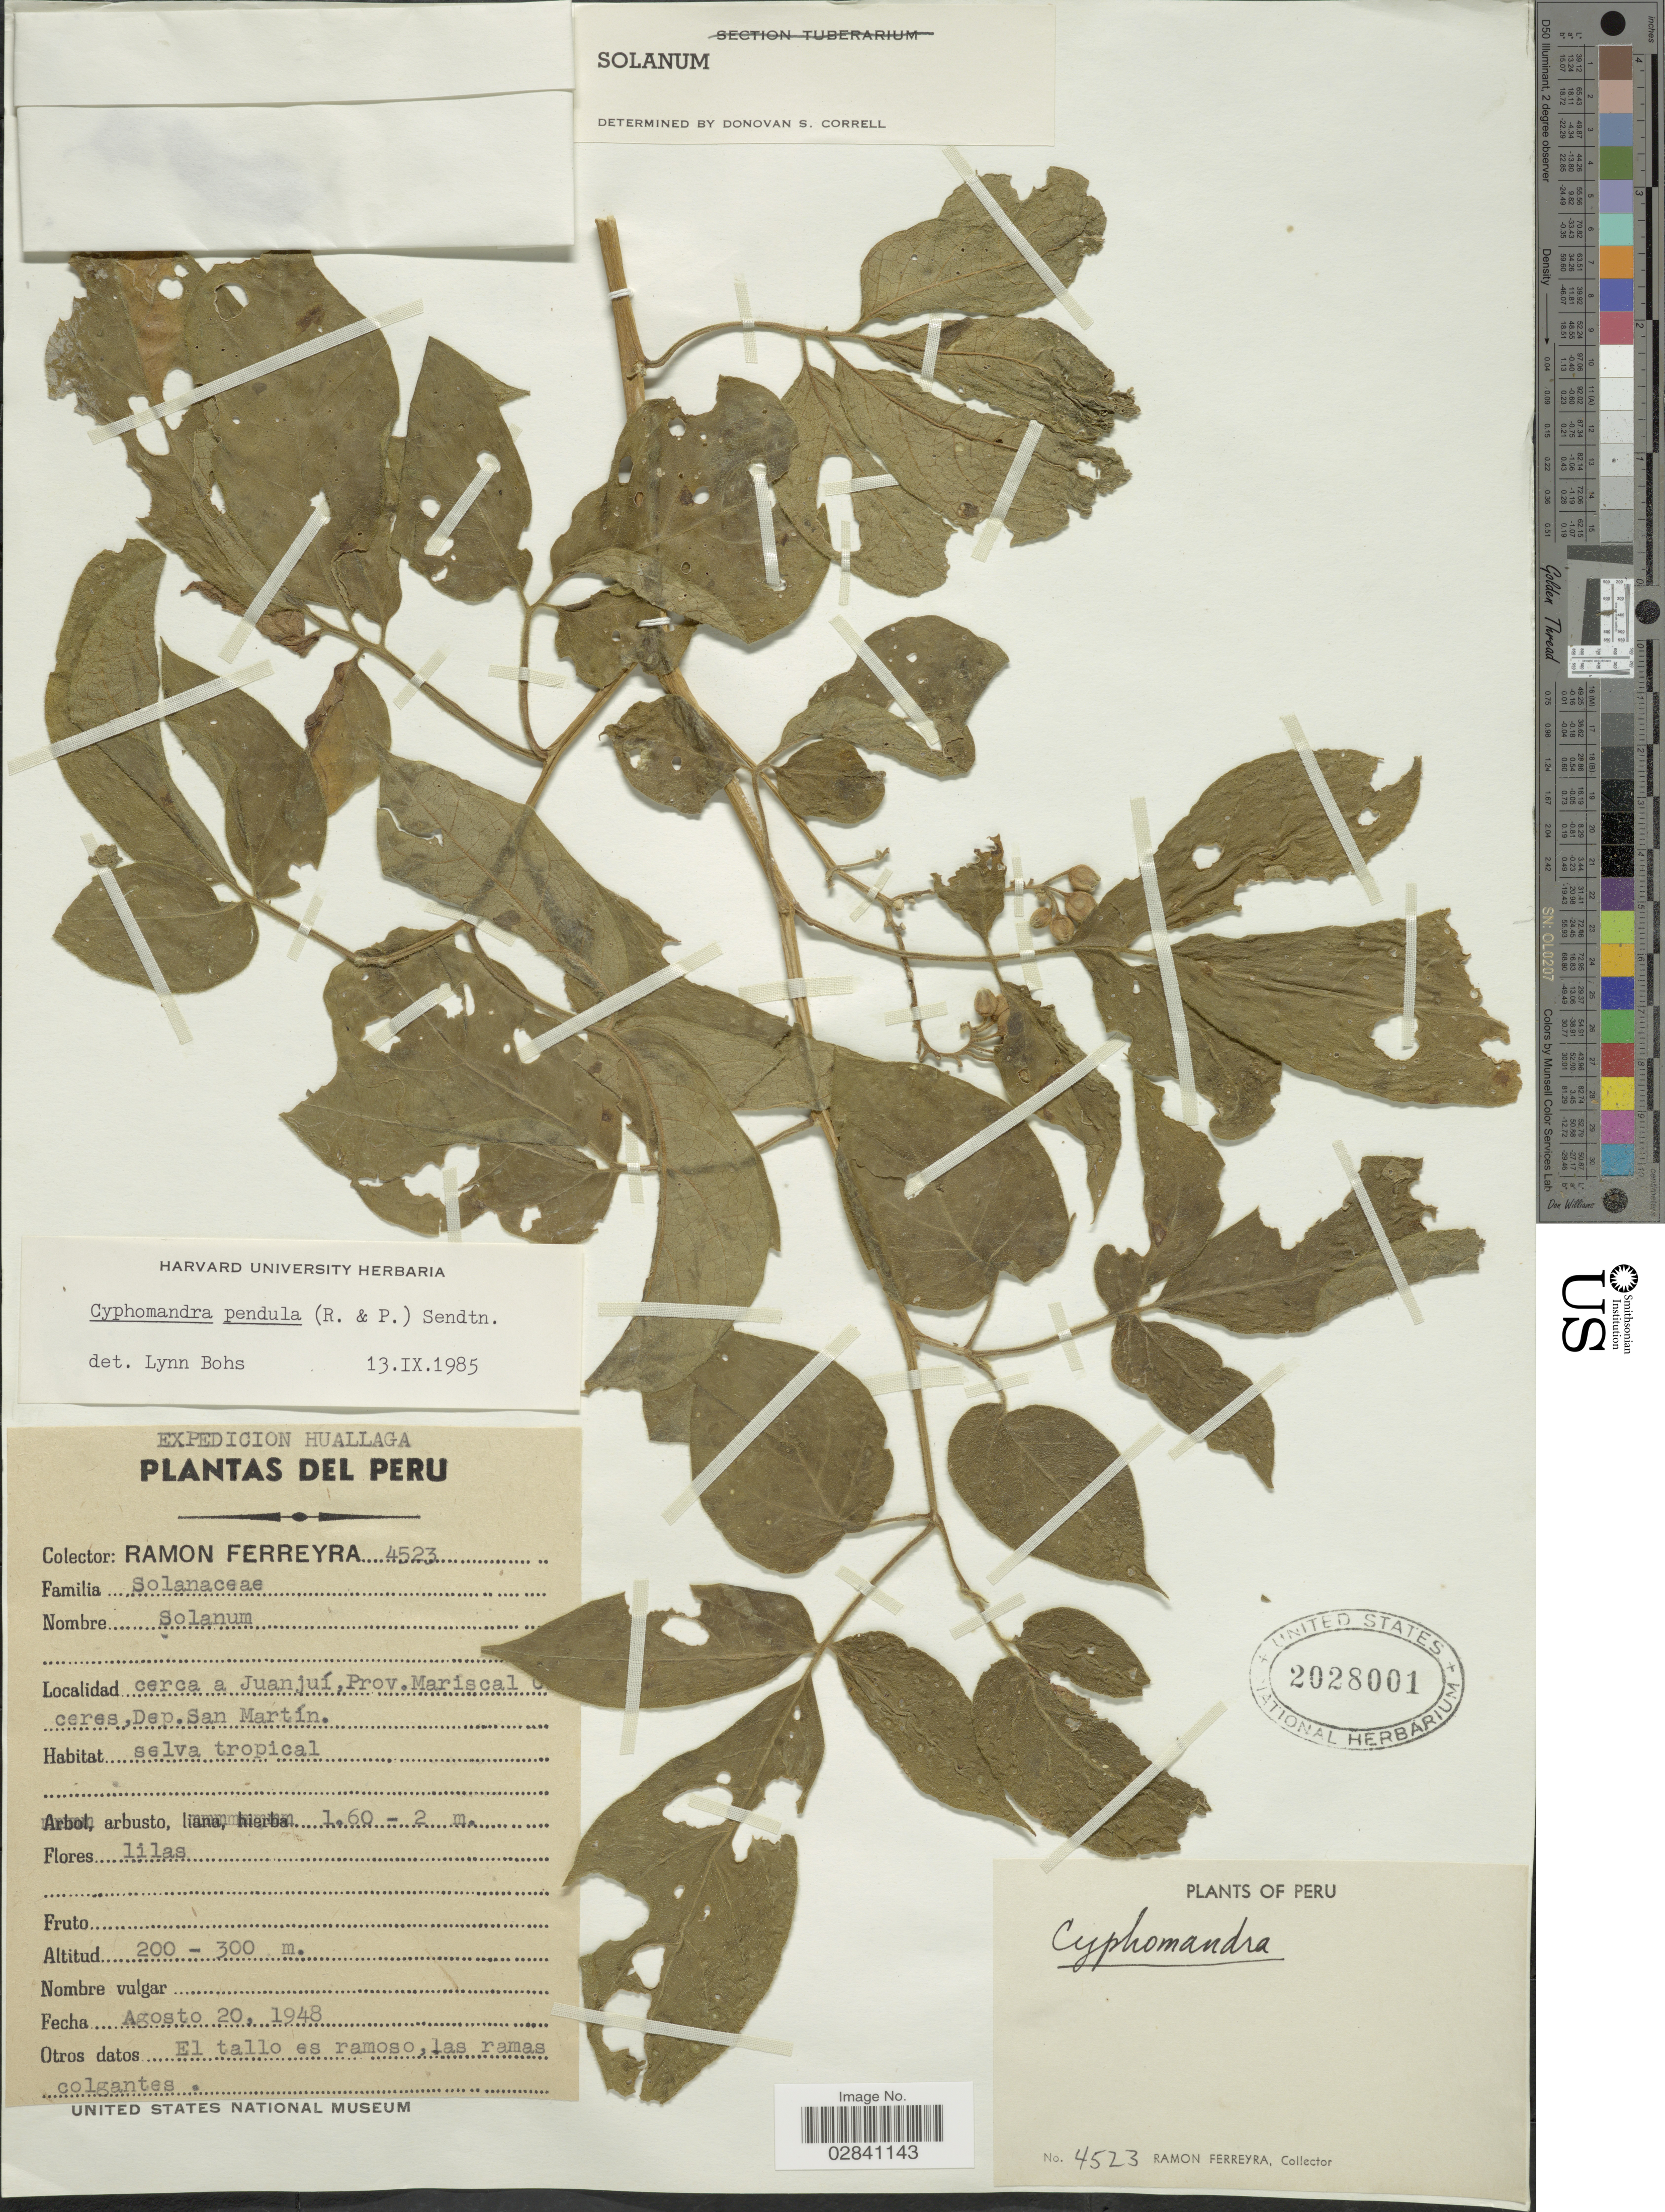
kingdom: Plantae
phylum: Tracheophyta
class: Magnoliopsida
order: Solanales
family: Solanaceae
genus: Cyphomandra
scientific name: Cyphomandra pendula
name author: (Ruiz & Pav.) Sendtn.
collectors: R. A. Ferreyra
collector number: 4523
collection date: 1948-08-20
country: Peru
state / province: San Martín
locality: Cerca a Juanjuí, Prov. Mariscal Cáceres, Dep. San Martín.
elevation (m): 200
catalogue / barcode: US 2028001